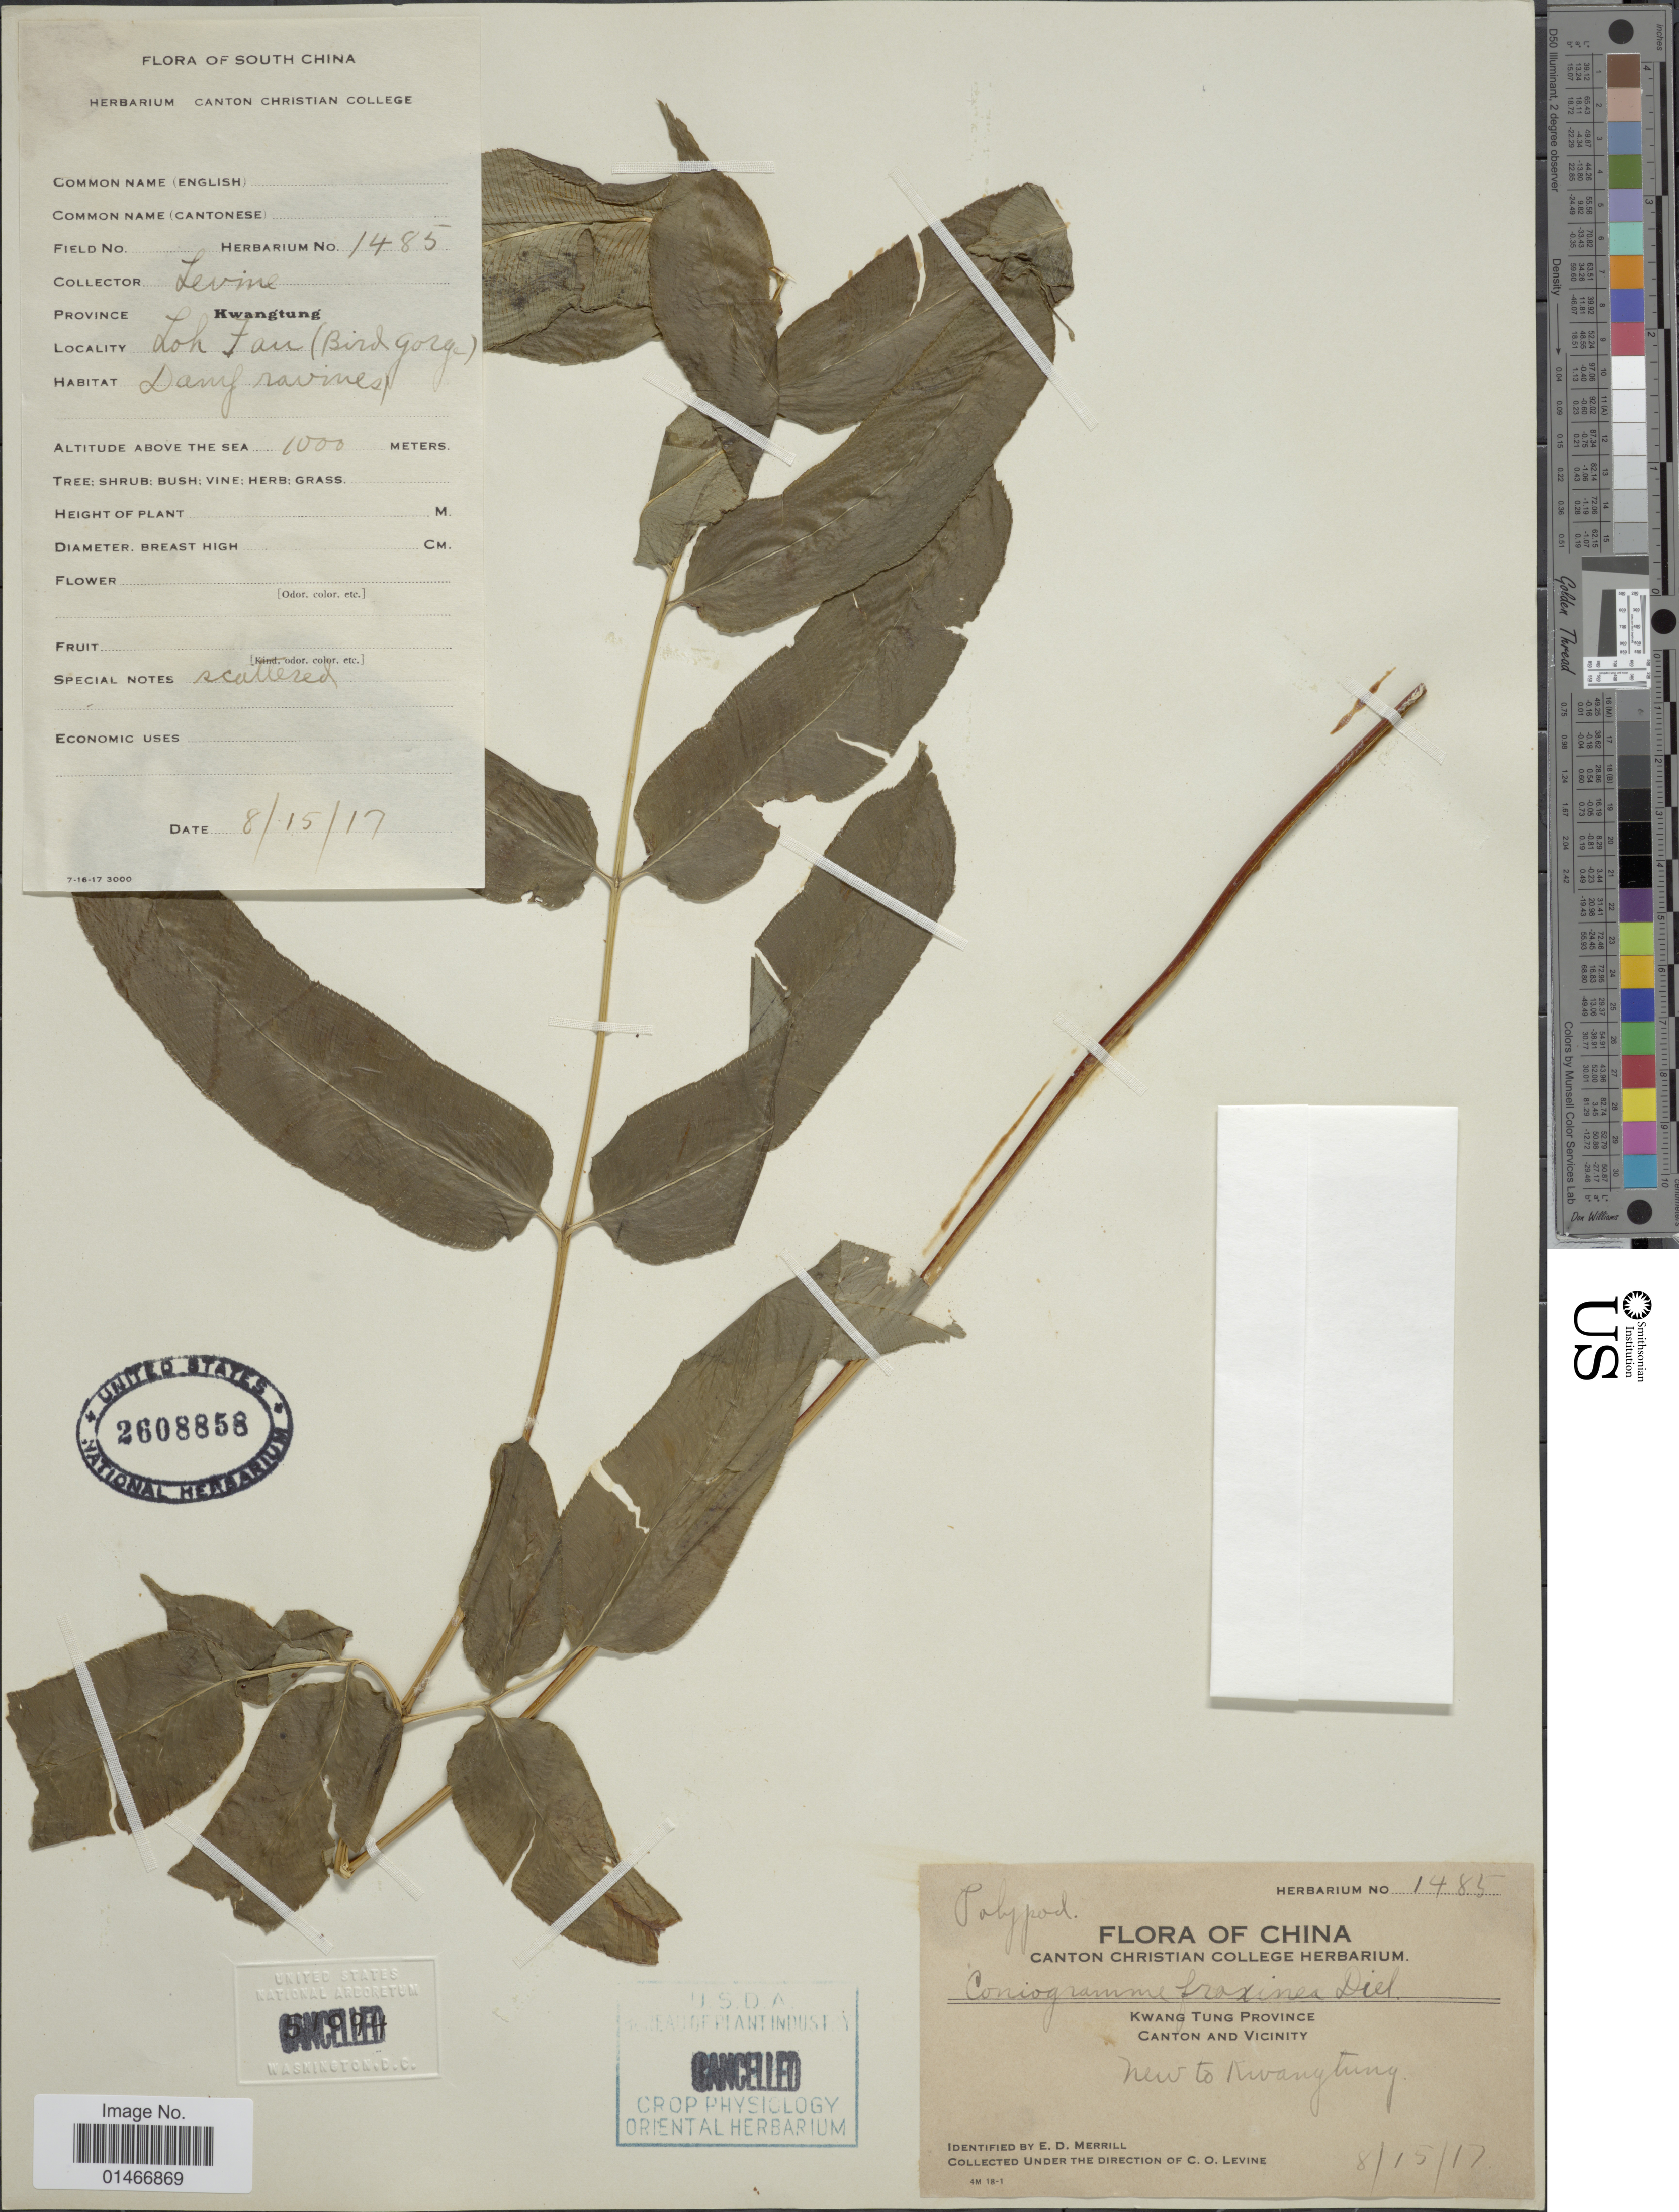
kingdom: Plantae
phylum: Tracheophyta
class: Polypodiopsida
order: Polypodiales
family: Pteridaceae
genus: Coniogramme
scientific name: Coniogramme intermedia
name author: Hieron.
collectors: C. O. Levine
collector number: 1485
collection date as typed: Transcribed d/m/y: 15/8/17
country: China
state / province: Guangdong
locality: Province Kwangtung. Loh Fau (Bird Gorge) Canton and Vicinity. New to Kwangtung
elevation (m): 1000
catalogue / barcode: US 2608858